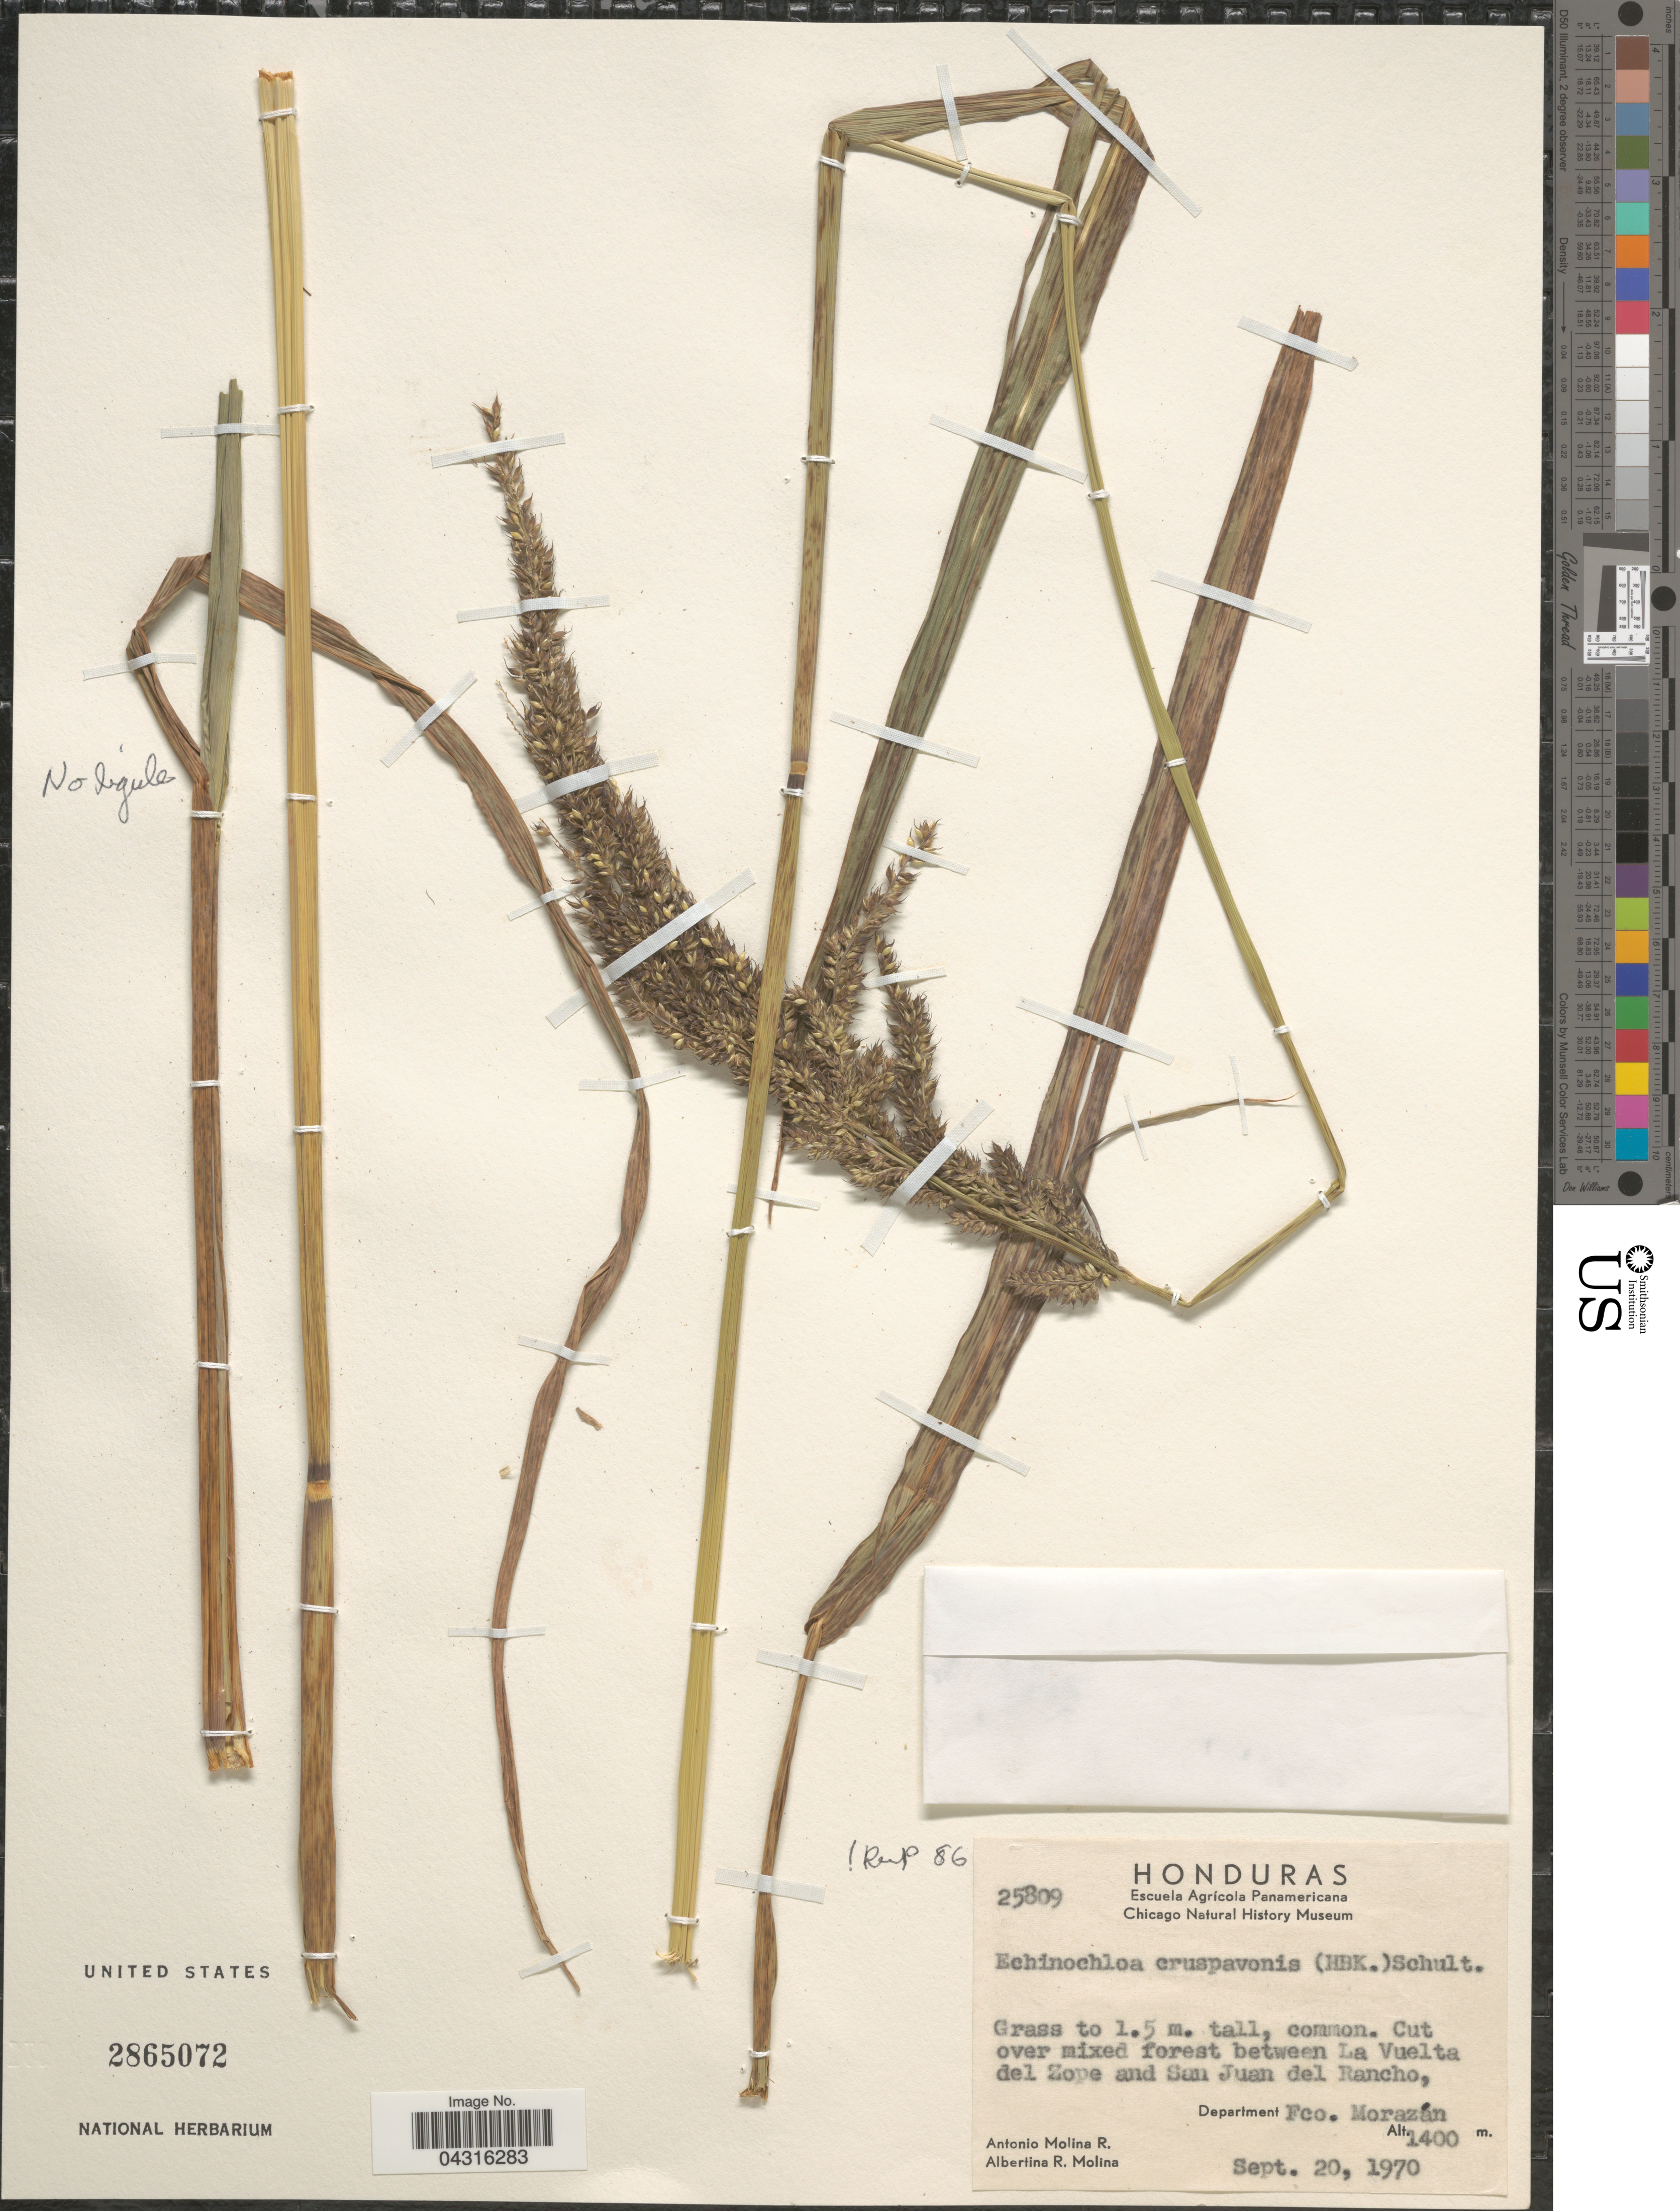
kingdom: Plantae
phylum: Tracheophyta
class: Liliopsida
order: Poales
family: Poaceae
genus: Echinochloa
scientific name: Echinochloa crus-pavonis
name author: (Kunth) Schult.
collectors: A. Molina R. & A. R. Molina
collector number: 25809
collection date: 1970-09-20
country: Honduras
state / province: Fco. Morazán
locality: Between La Vuelta del Zope and San Juan del Rancho, Department Fco. Morazán.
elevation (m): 1400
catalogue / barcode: US 2865072